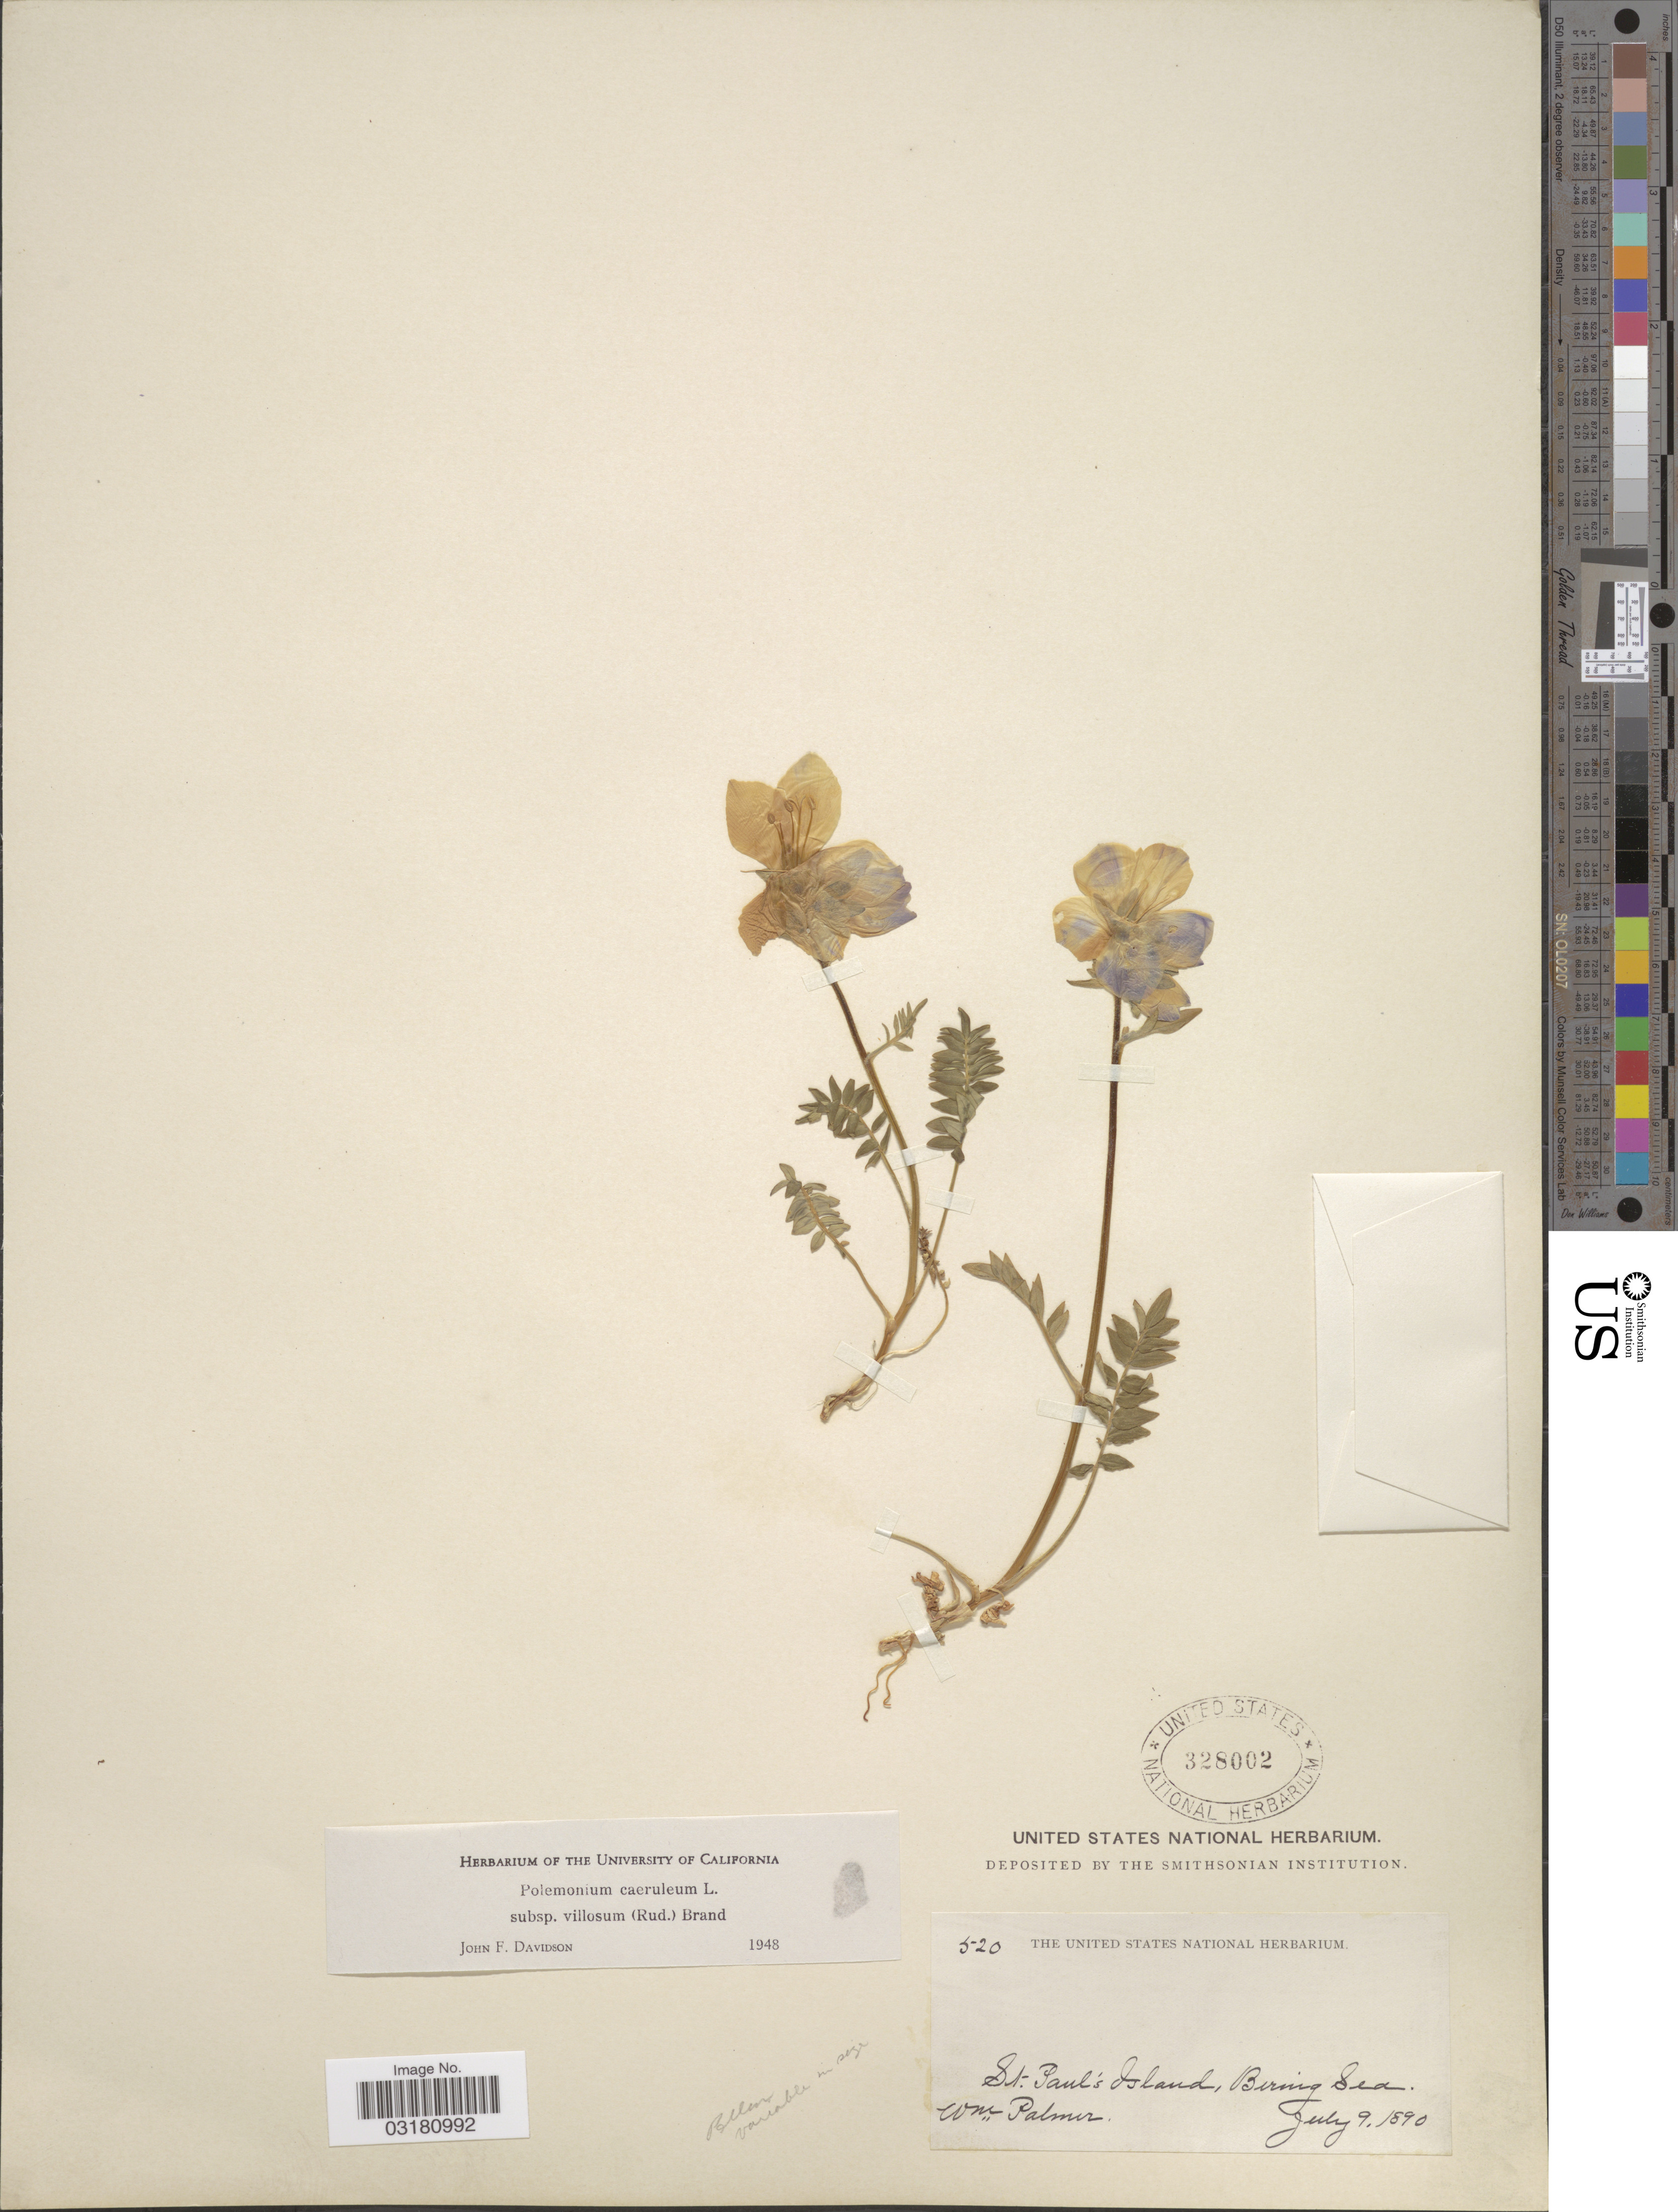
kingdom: Plantae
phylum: Tracheophyta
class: Magnoliopsida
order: Ericales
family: Polemoniaceae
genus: Polemonium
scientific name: Polemonium caeruleum var. villosum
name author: (Rudolph ex Georgi) Brand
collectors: W. Palmer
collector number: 520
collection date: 1890-07-09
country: United States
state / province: Alaska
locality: St. Paul's Island, Bering Sea.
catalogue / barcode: US 328002